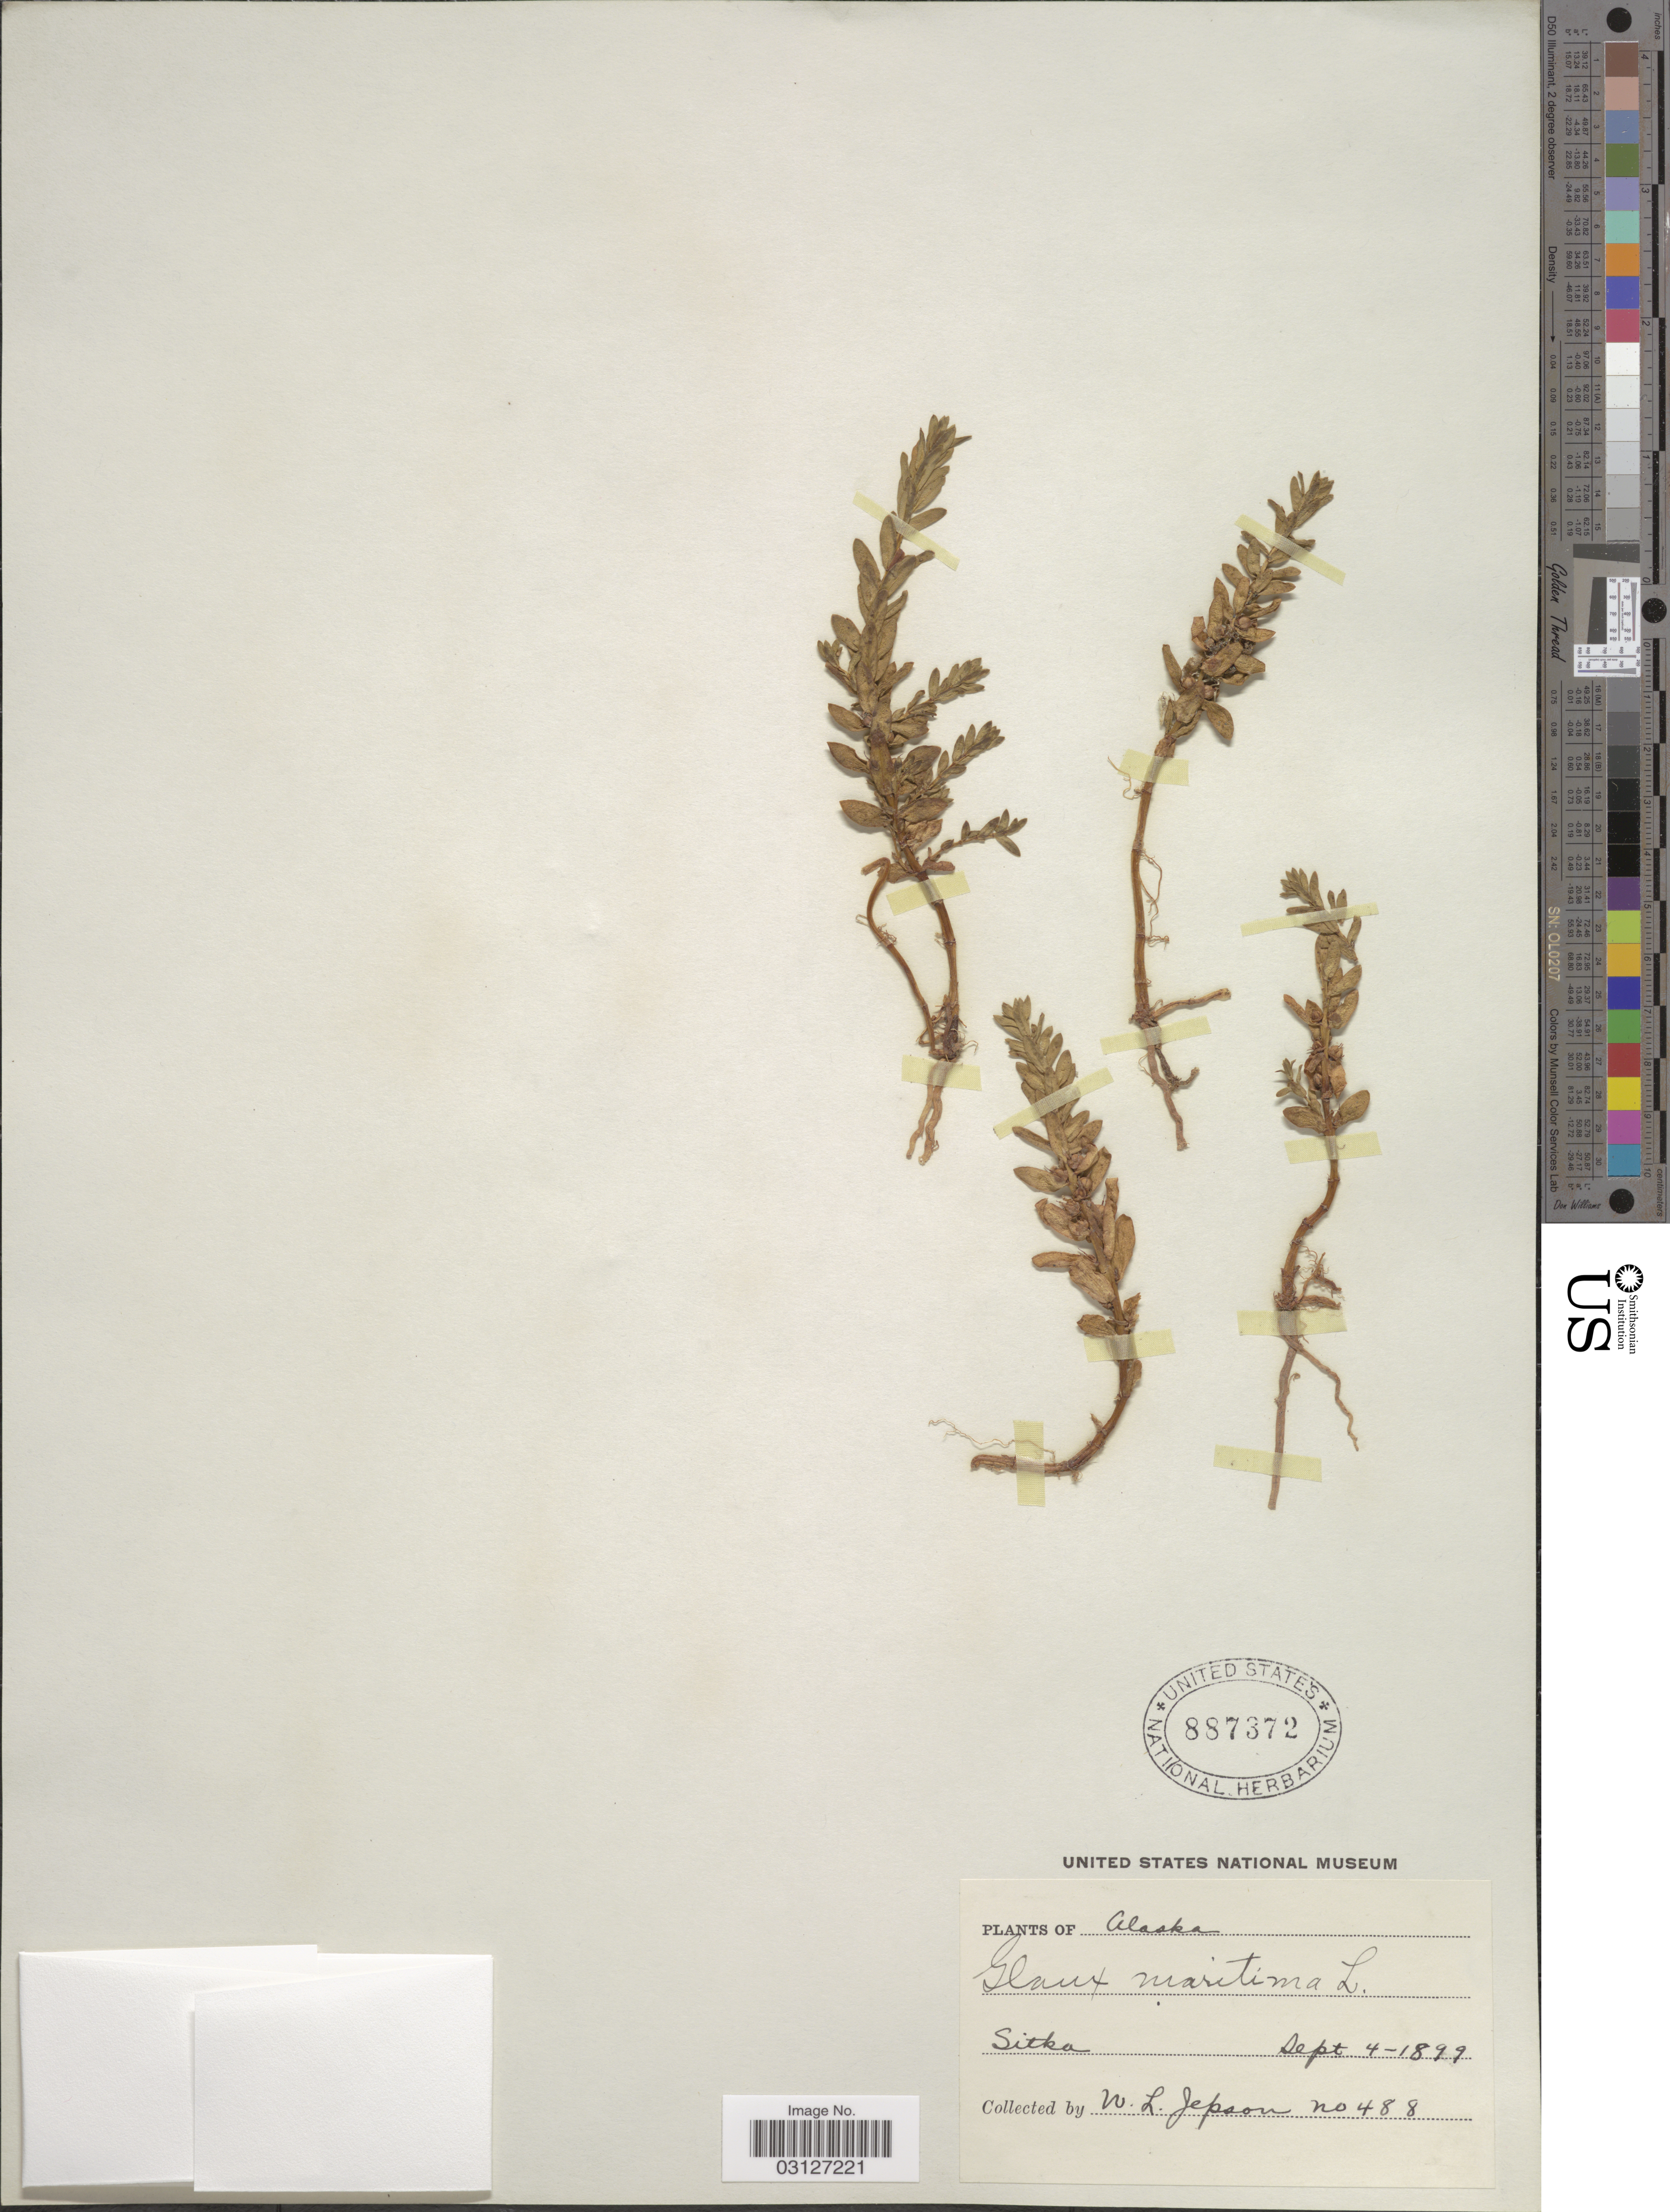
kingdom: Plantae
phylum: Tracheophyta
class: Magnoliopsida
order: Ericales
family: Primulaceae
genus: Glaux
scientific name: Glaux maritima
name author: L.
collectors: W. L. Jepson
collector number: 488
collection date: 1899-09-04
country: United States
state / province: Alaska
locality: Sitka.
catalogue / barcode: US 887372